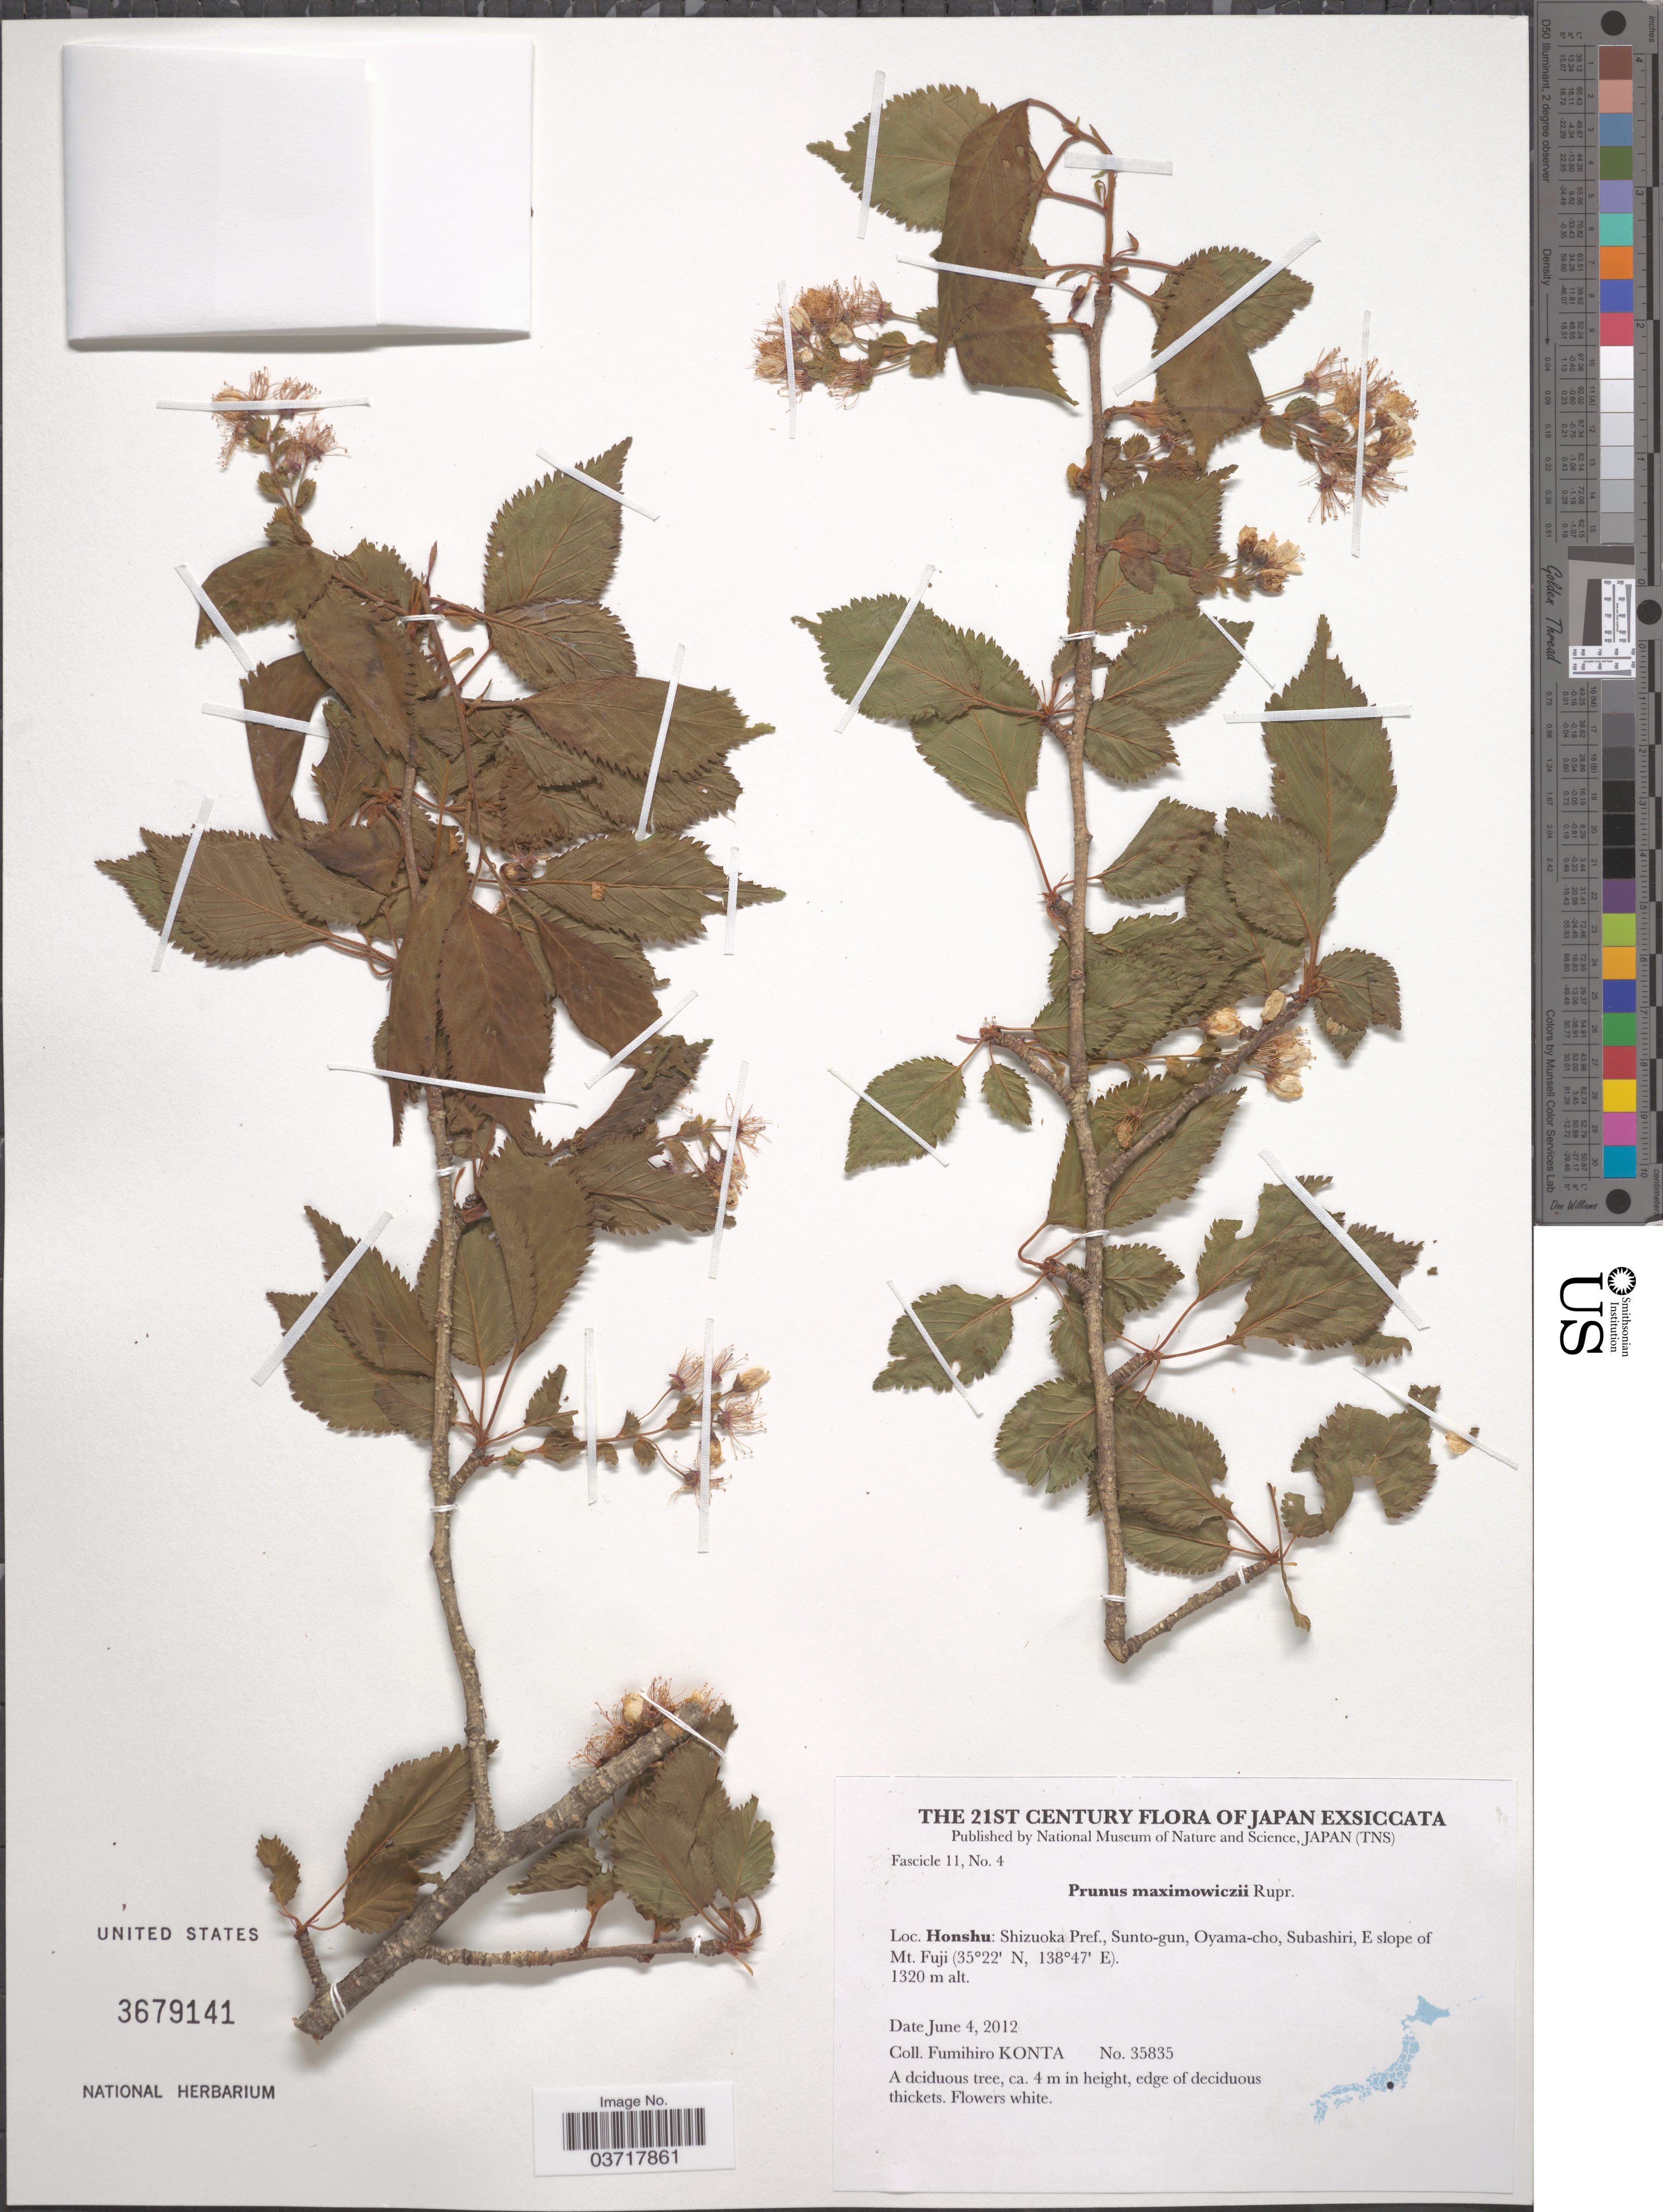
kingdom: Plantae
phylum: Tracheophyta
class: Magnoliopsida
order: Rosales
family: Rosaceae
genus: Prunus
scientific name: Prunus maximowiczii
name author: Rupr.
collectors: F. Konta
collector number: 35835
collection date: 2012-06-04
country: Japan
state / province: Sizuoka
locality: Honshu: Shizuoka Pref., Sunto-gun, Oyama-cho, Subashiri, E slope of Mt. Fuji.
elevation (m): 1320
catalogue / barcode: US 3679141